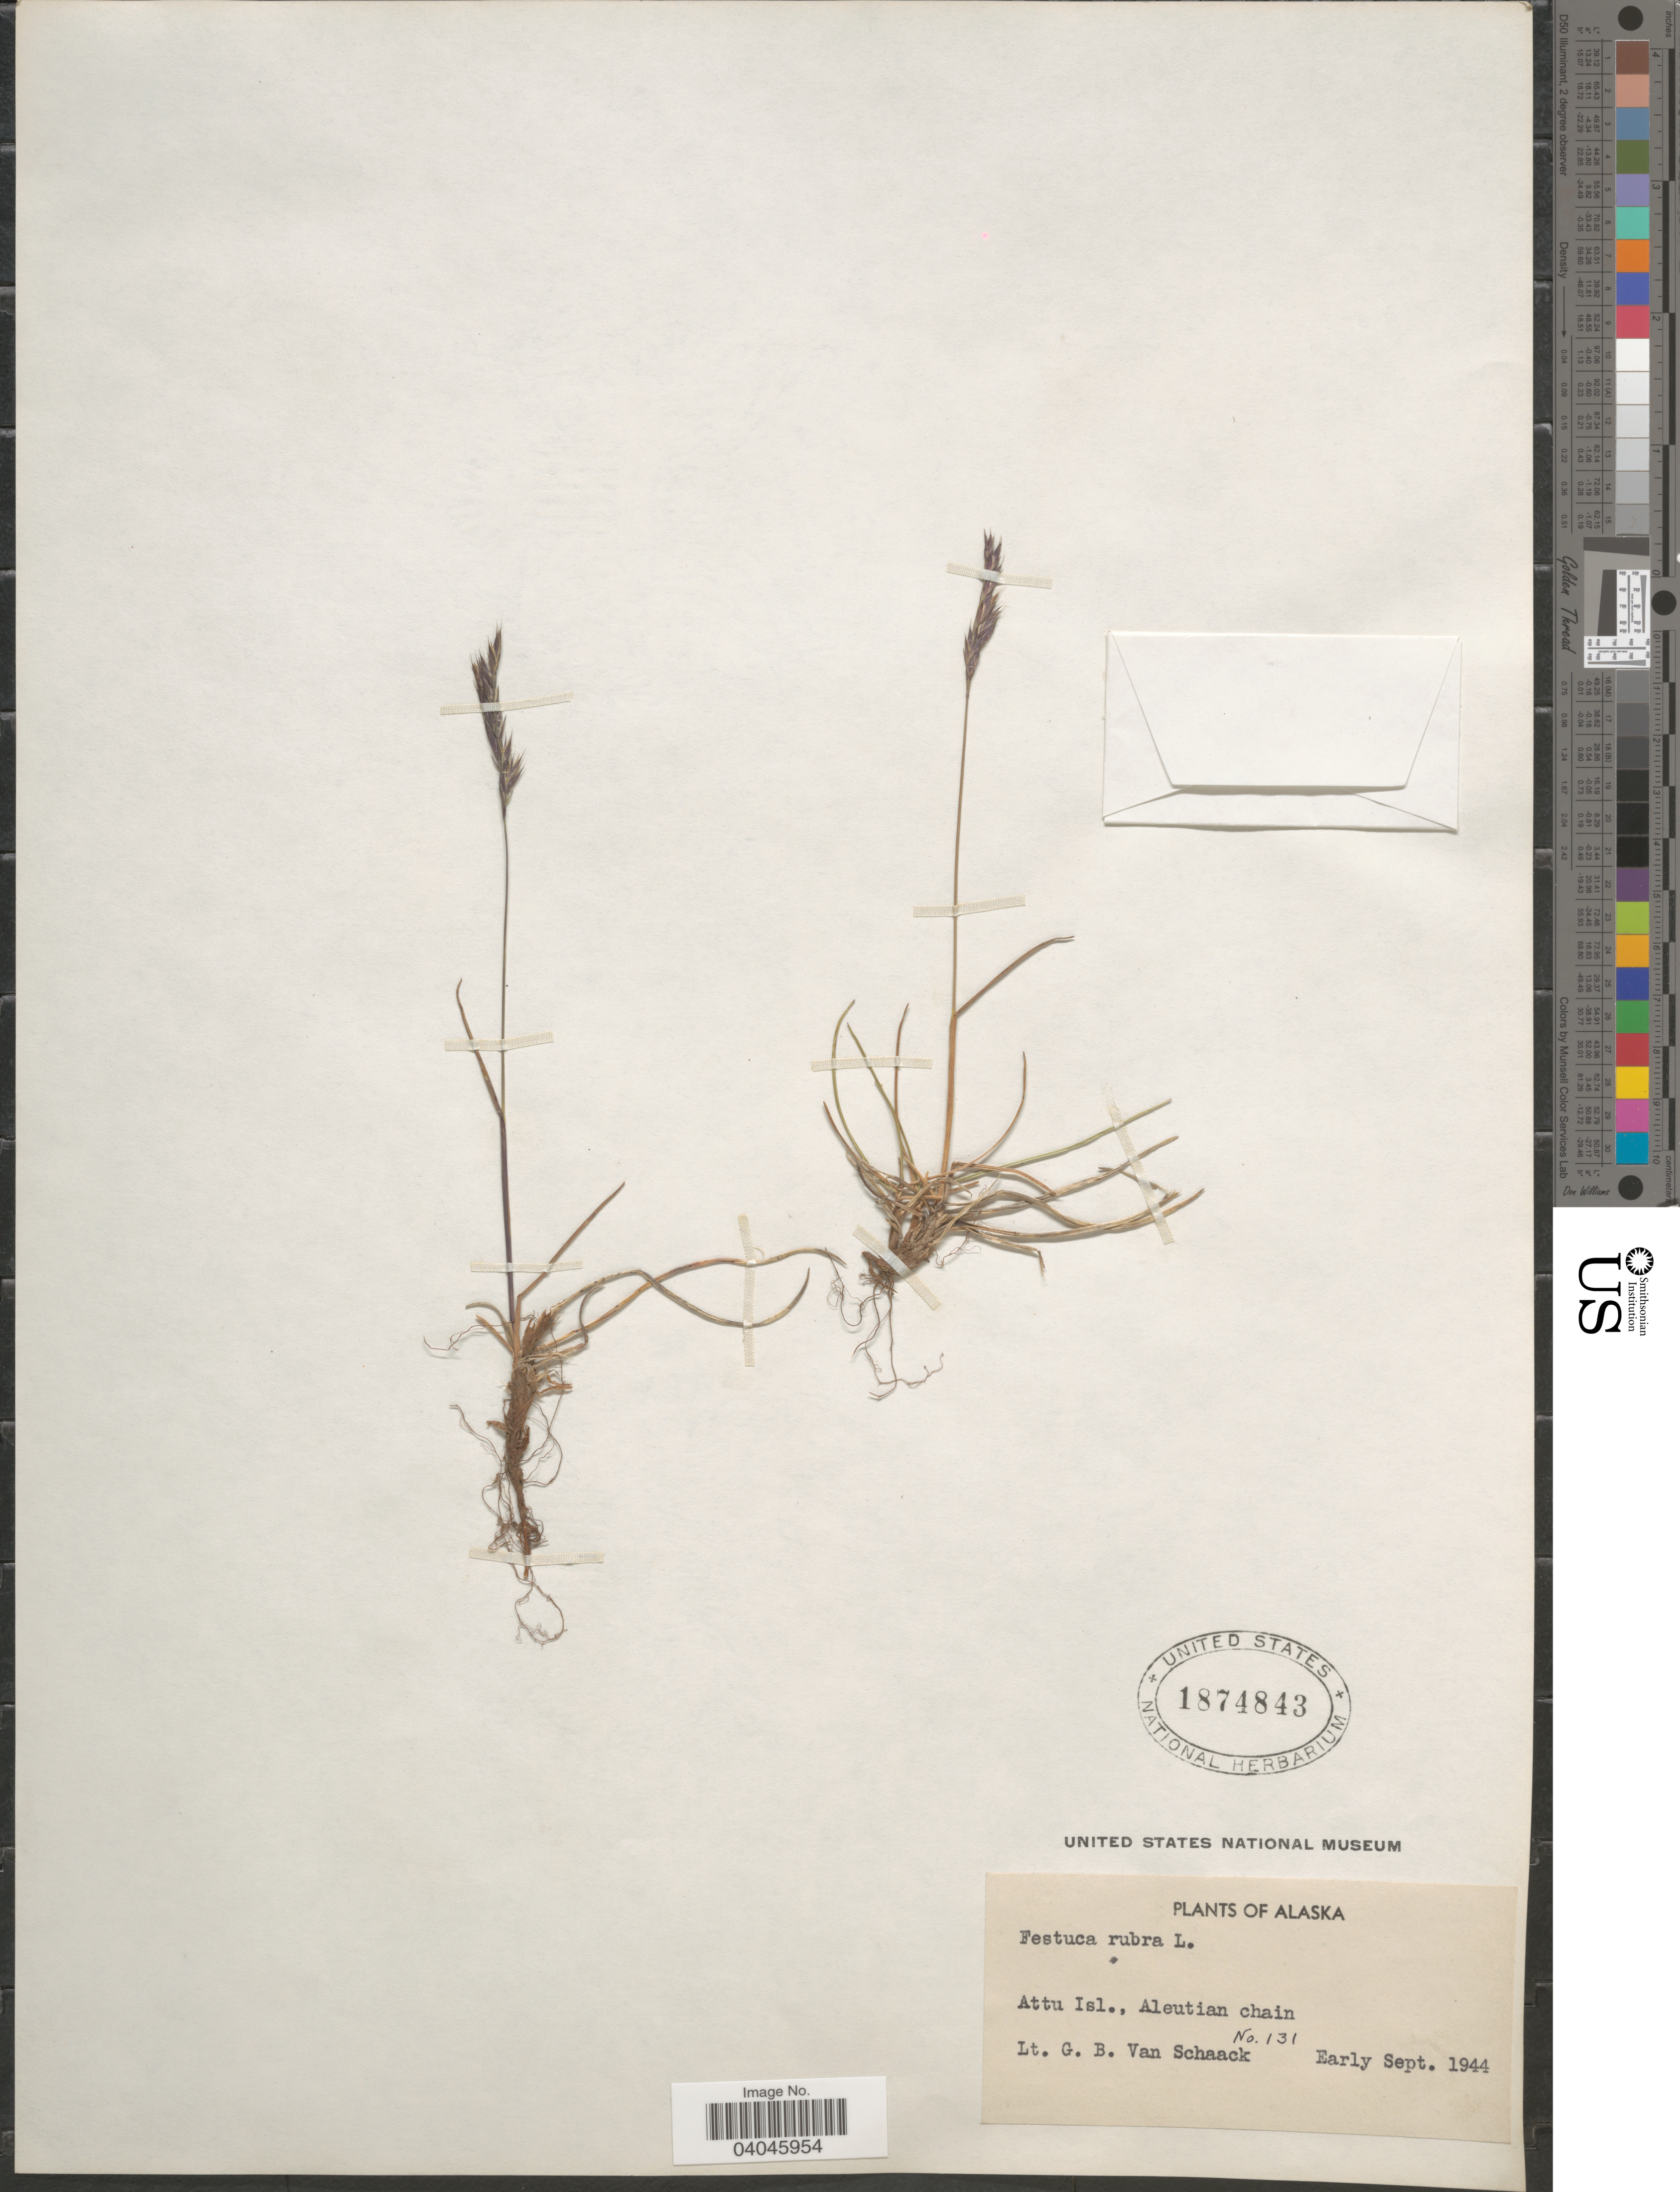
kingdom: Plantae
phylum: Tracheophyta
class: Liliopsida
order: Poales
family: Poaceae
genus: Festuca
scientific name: Festuca rubra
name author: L.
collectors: G. Van Schaack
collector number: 131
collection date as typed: Early Sept. 1944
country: United States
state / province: Alaska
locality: Attu Isl., Aleutian chain.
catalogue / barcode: US 1874843